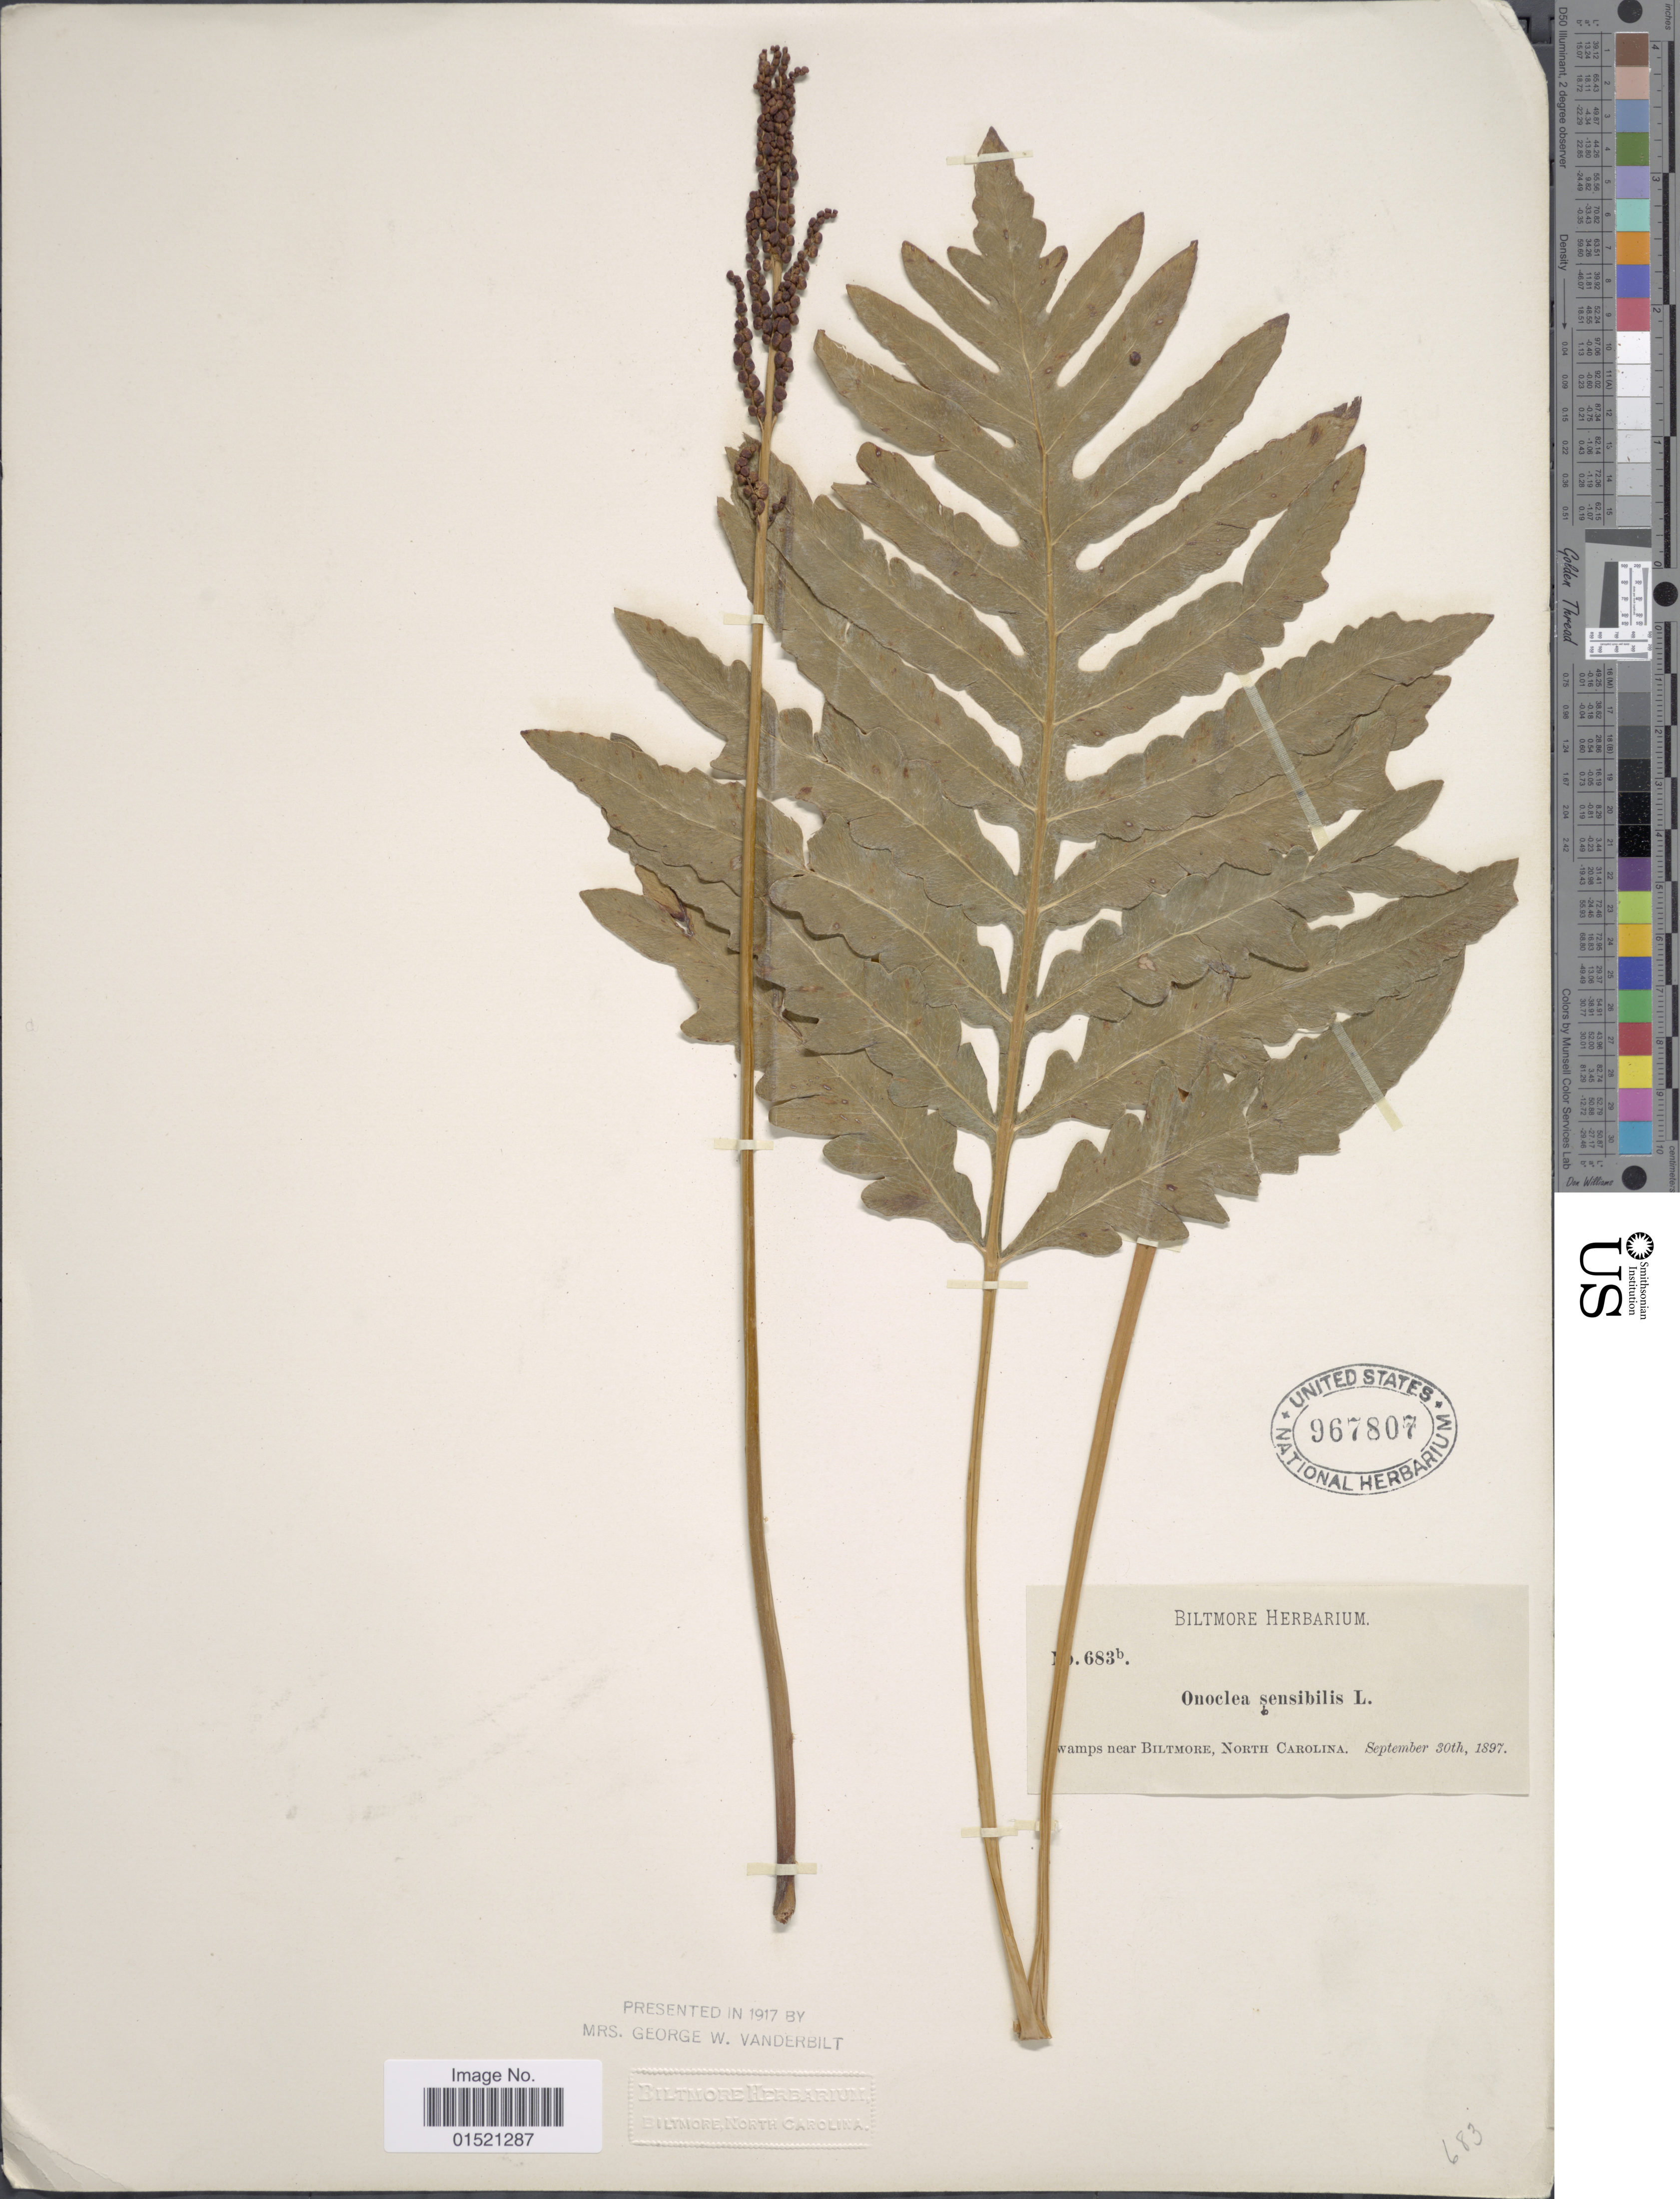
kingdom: Plantae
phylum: Tracheophyta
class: Polypodiopsida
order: Polypodiales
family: Onocleaceae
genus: Onoclea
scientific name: Onoclea sensibilis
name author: L.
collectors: ex herb. Biltmore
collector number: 683b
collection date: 1897-09-30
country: United States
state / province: North Carolina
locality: Swamps near Biltmore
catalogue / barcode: US 967807